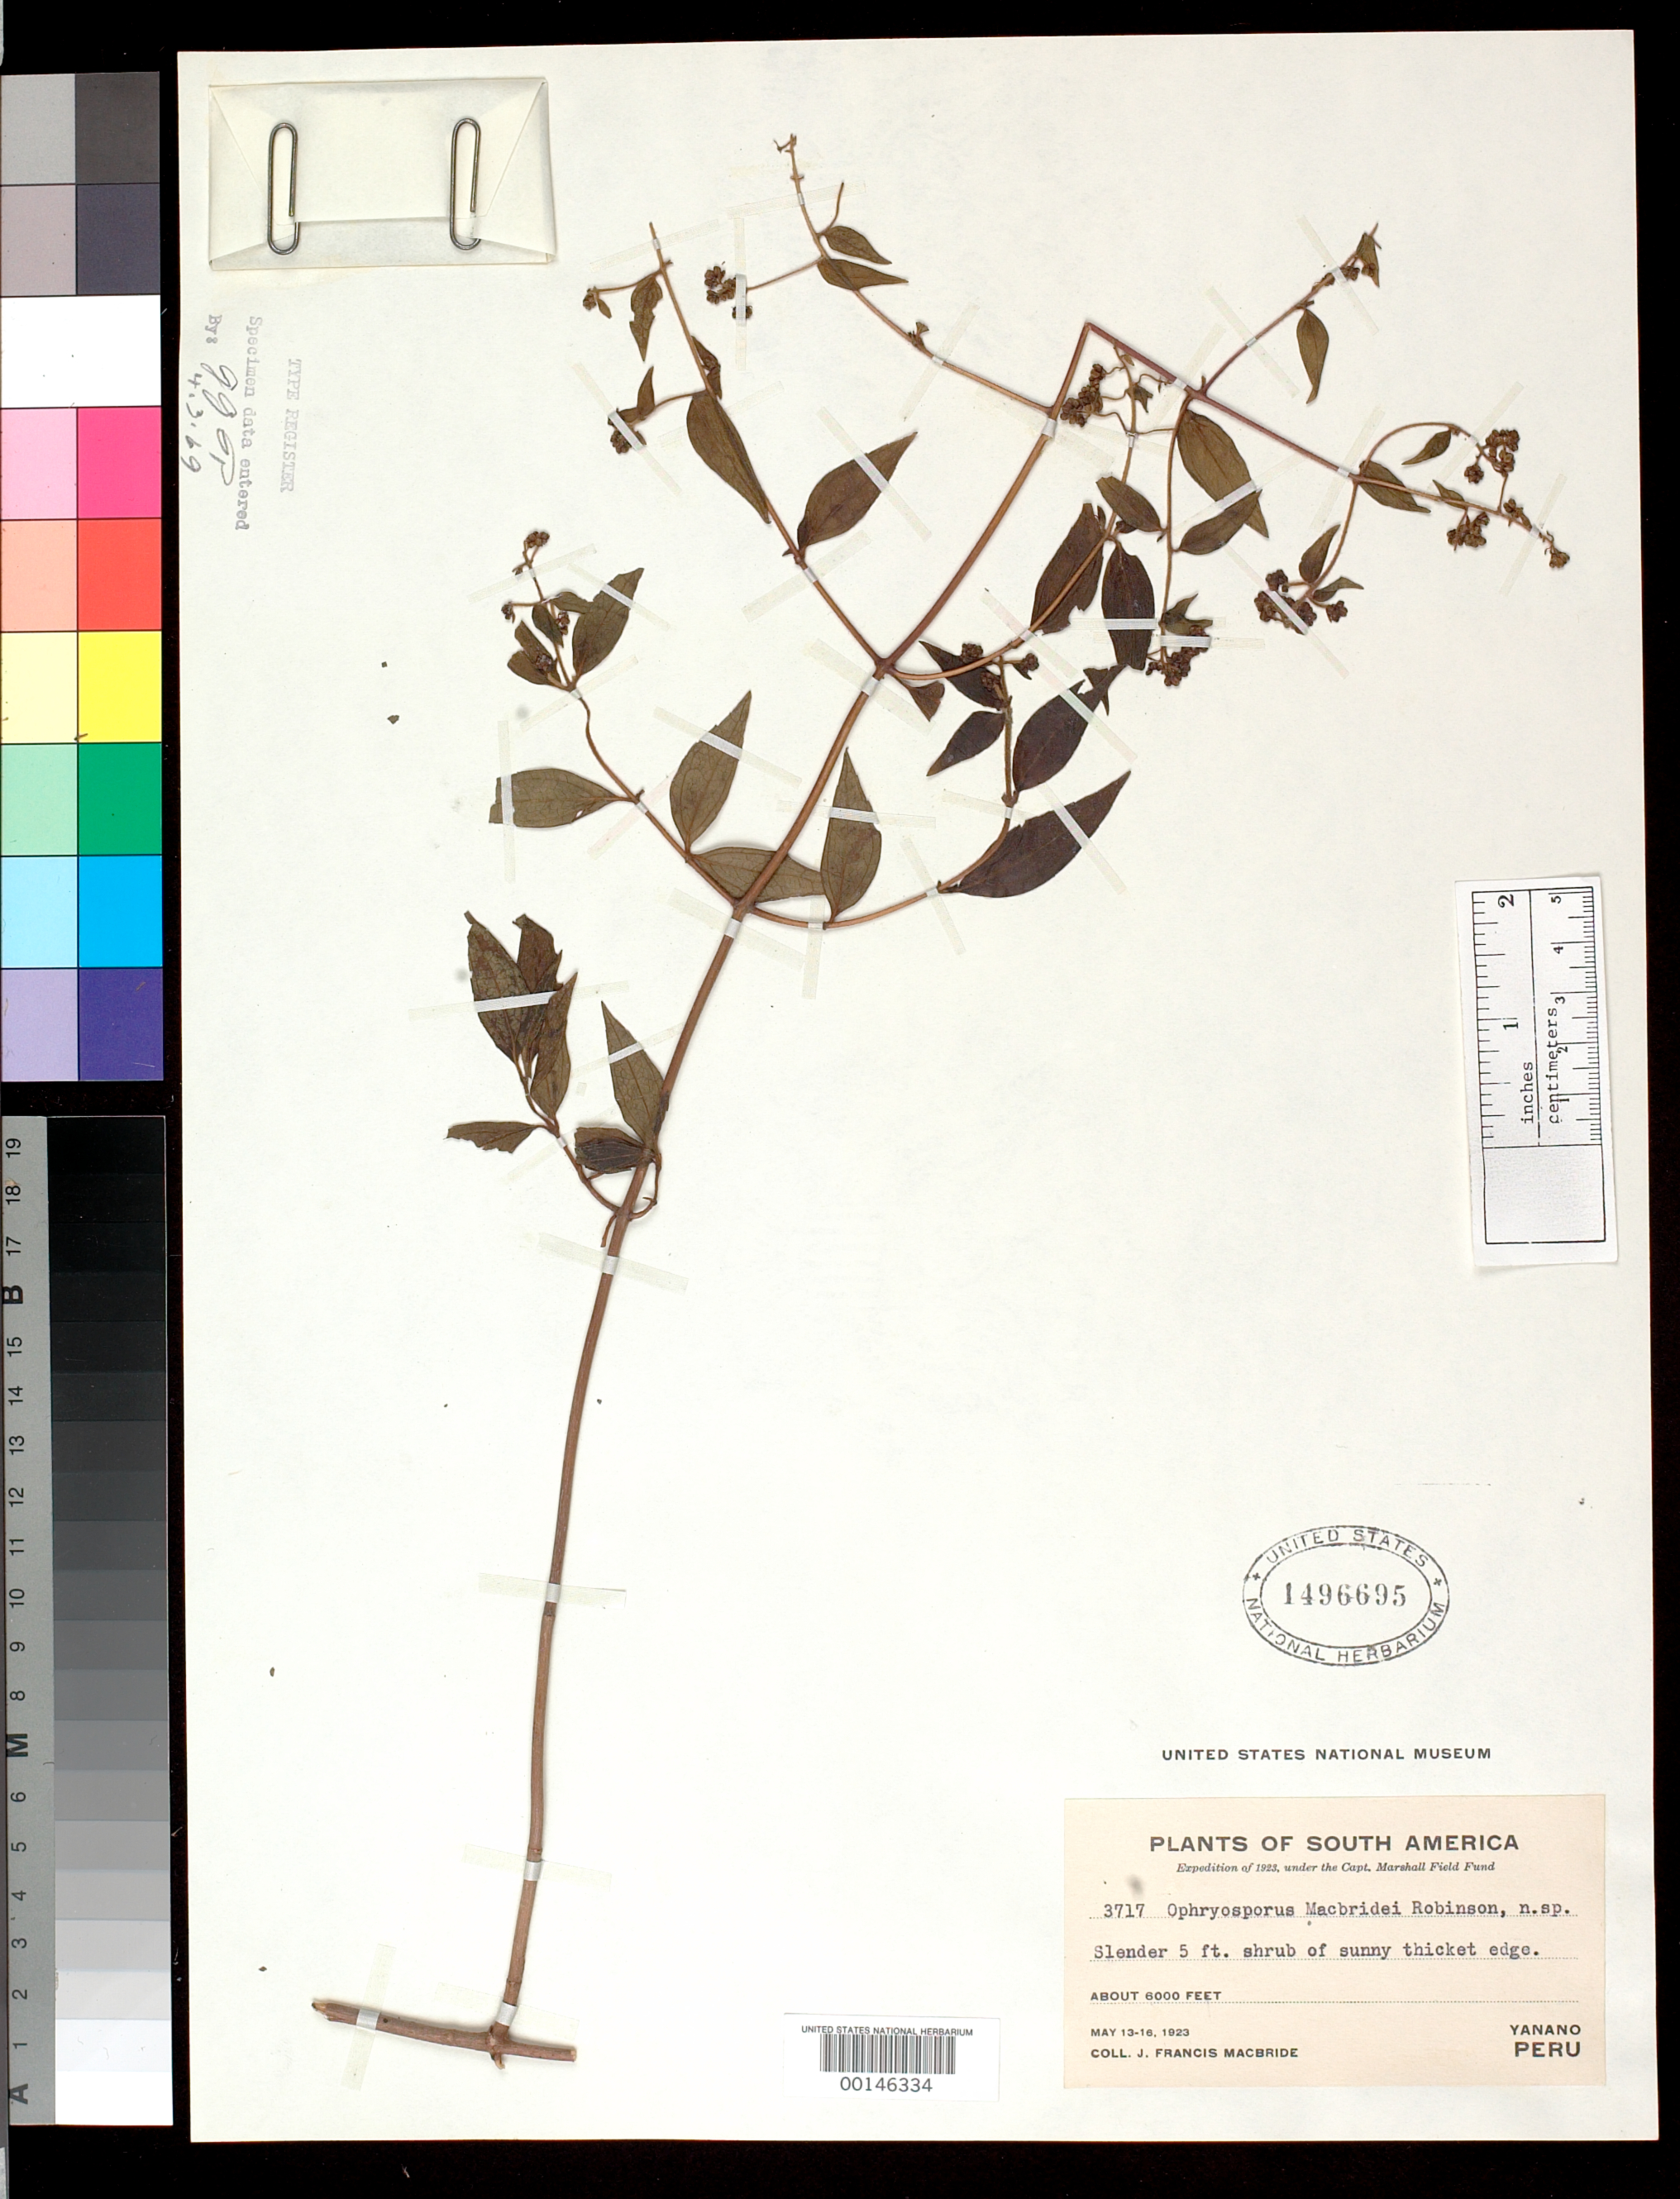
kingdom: Plantae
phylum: Tracheophyta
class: Magnoliopsida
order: Asterales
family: Asteraceae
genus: Ophryosporus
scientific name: Ophryosporus macbridei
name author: B.L. Rob.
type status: Isotype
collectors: J. F. Macbride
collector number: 3717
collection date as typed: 13 May 1923 to 16 May 1923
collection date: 1923-05-13/1923-05-16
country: Peru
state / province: Huánuco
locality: Yanano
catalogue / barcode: US 1496695